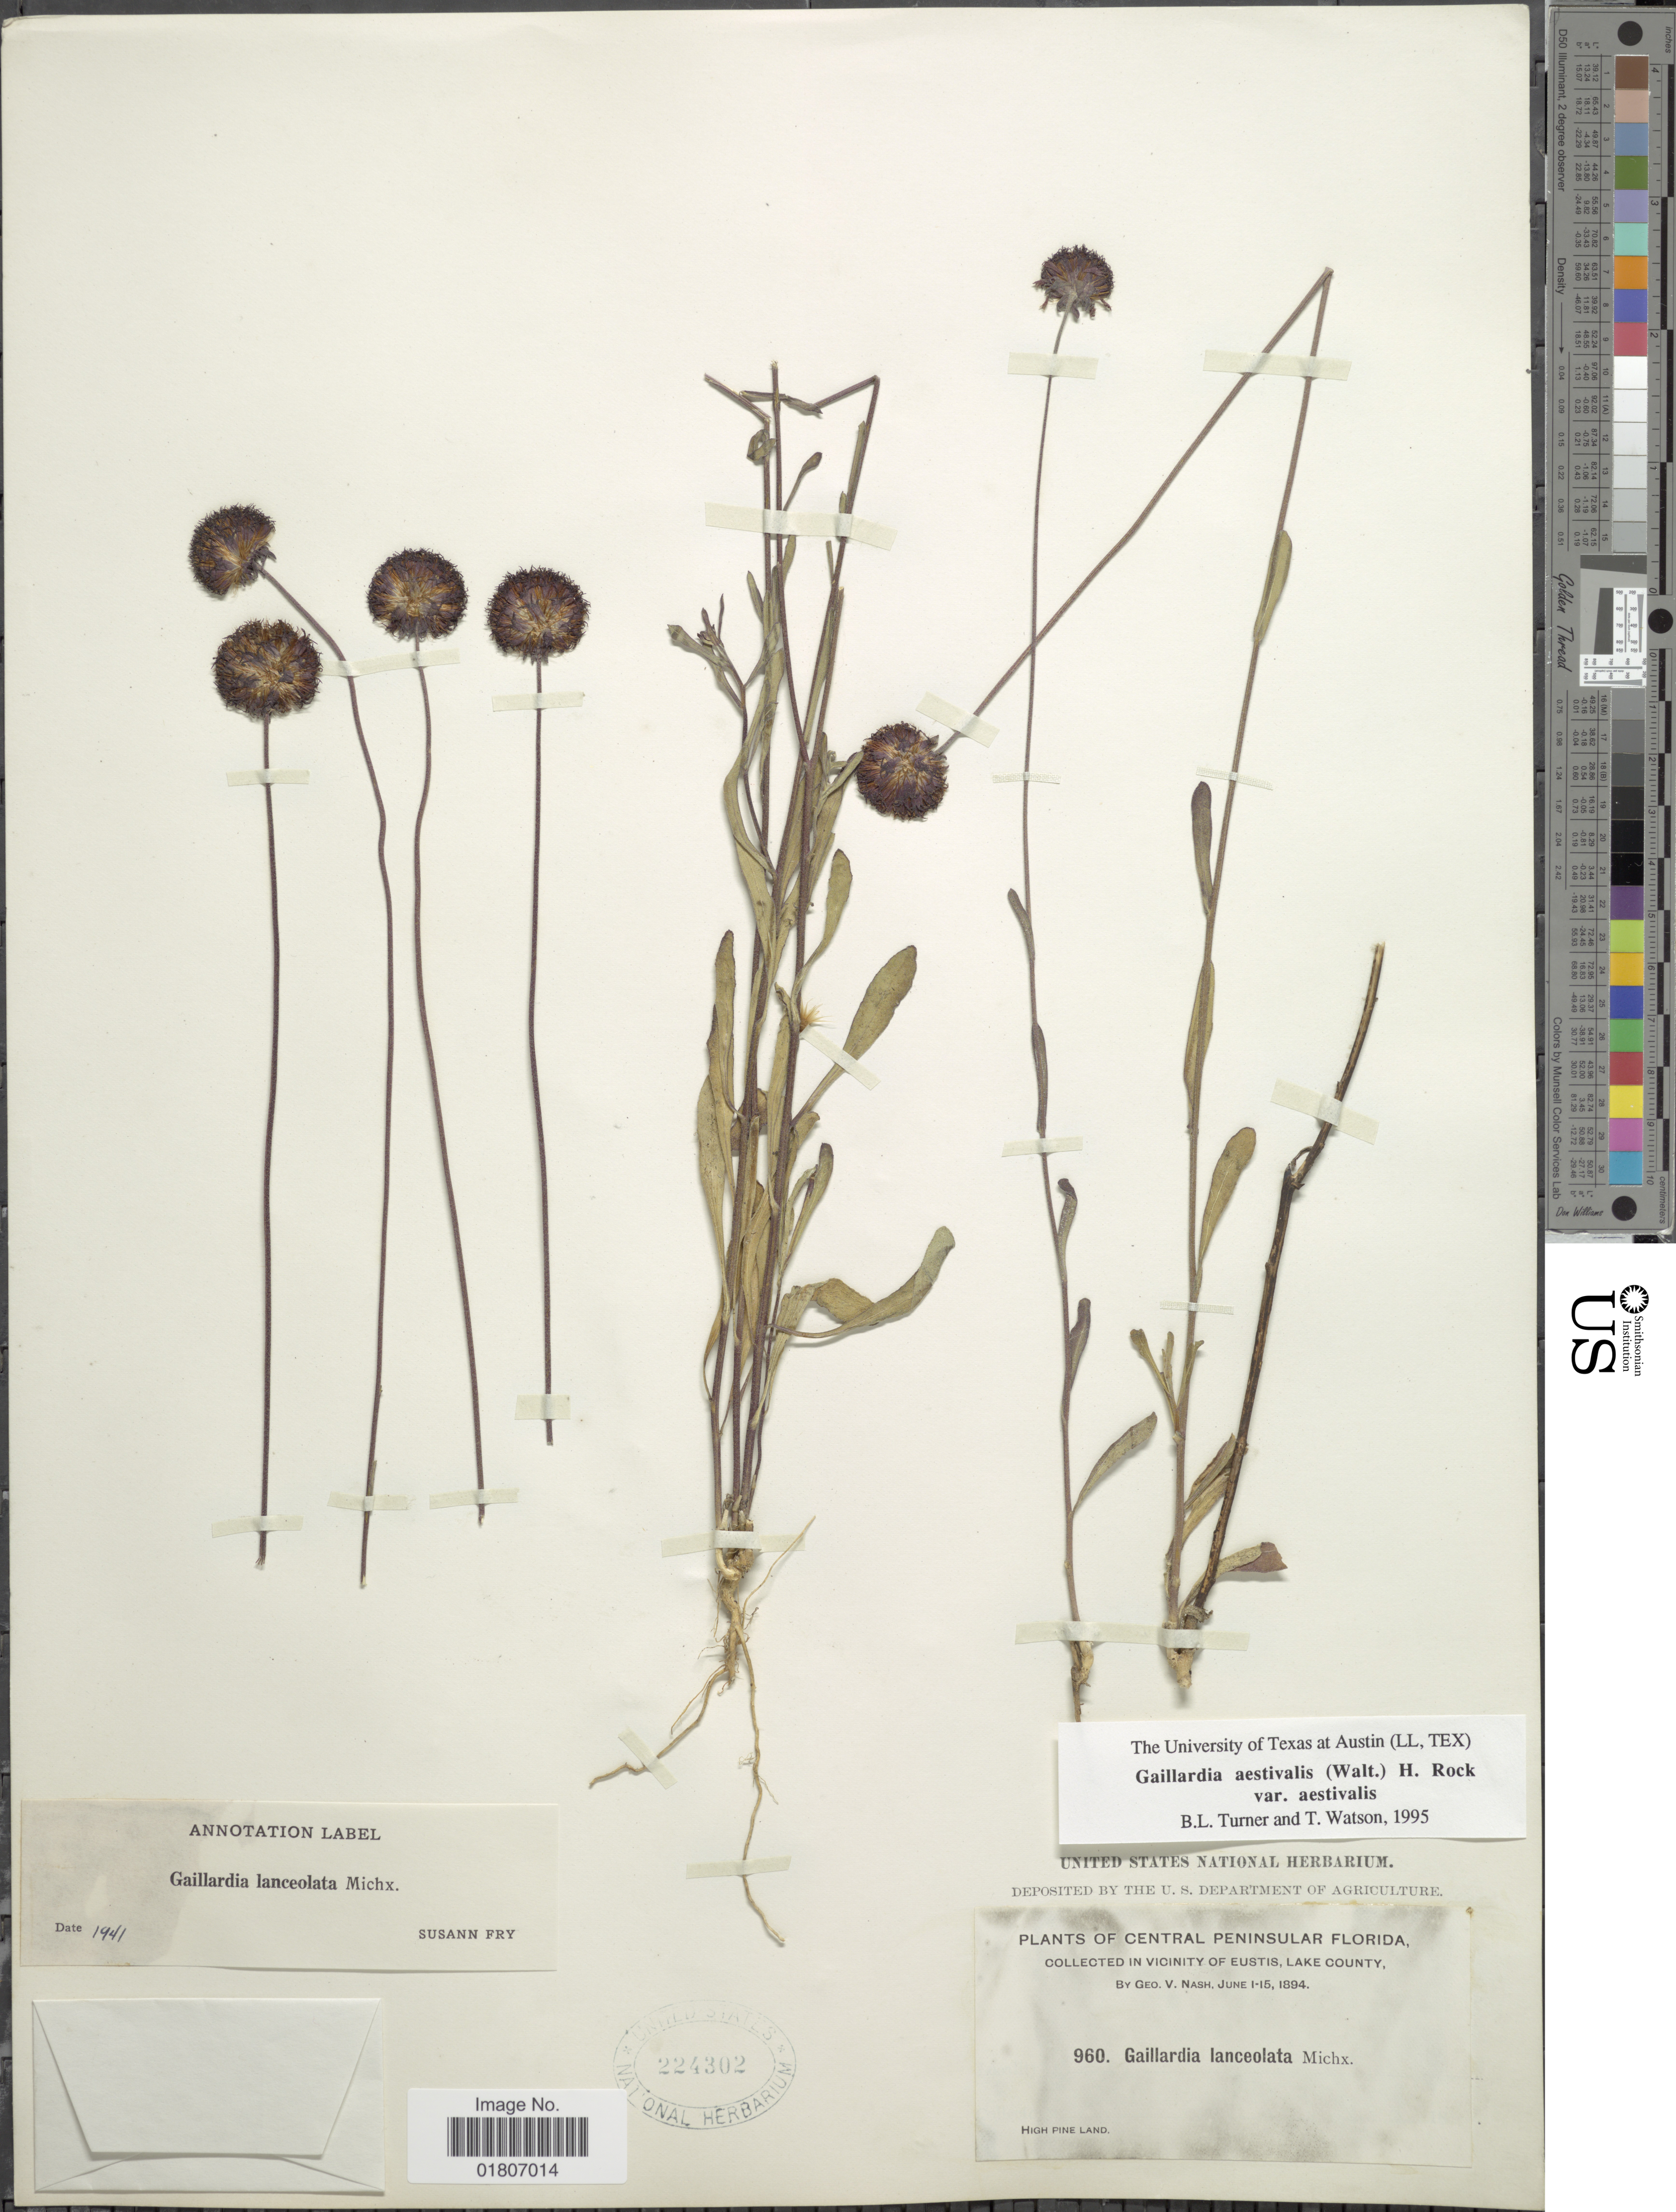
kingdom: Plantae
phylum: Tracheophyta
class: Magnoliopsida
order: Asterales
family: Asteraceae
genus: Gaillardia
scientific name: Gaillardia aestivalis var. aestivalis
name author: (Walter) H. Rock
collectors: G. V. Nash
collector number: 960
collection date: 1894-06-01/1894-06-15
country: United States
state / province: Florida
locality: Central Peninsular Florida, Vicinity of Eustis, Lake County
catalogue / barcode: US 224302